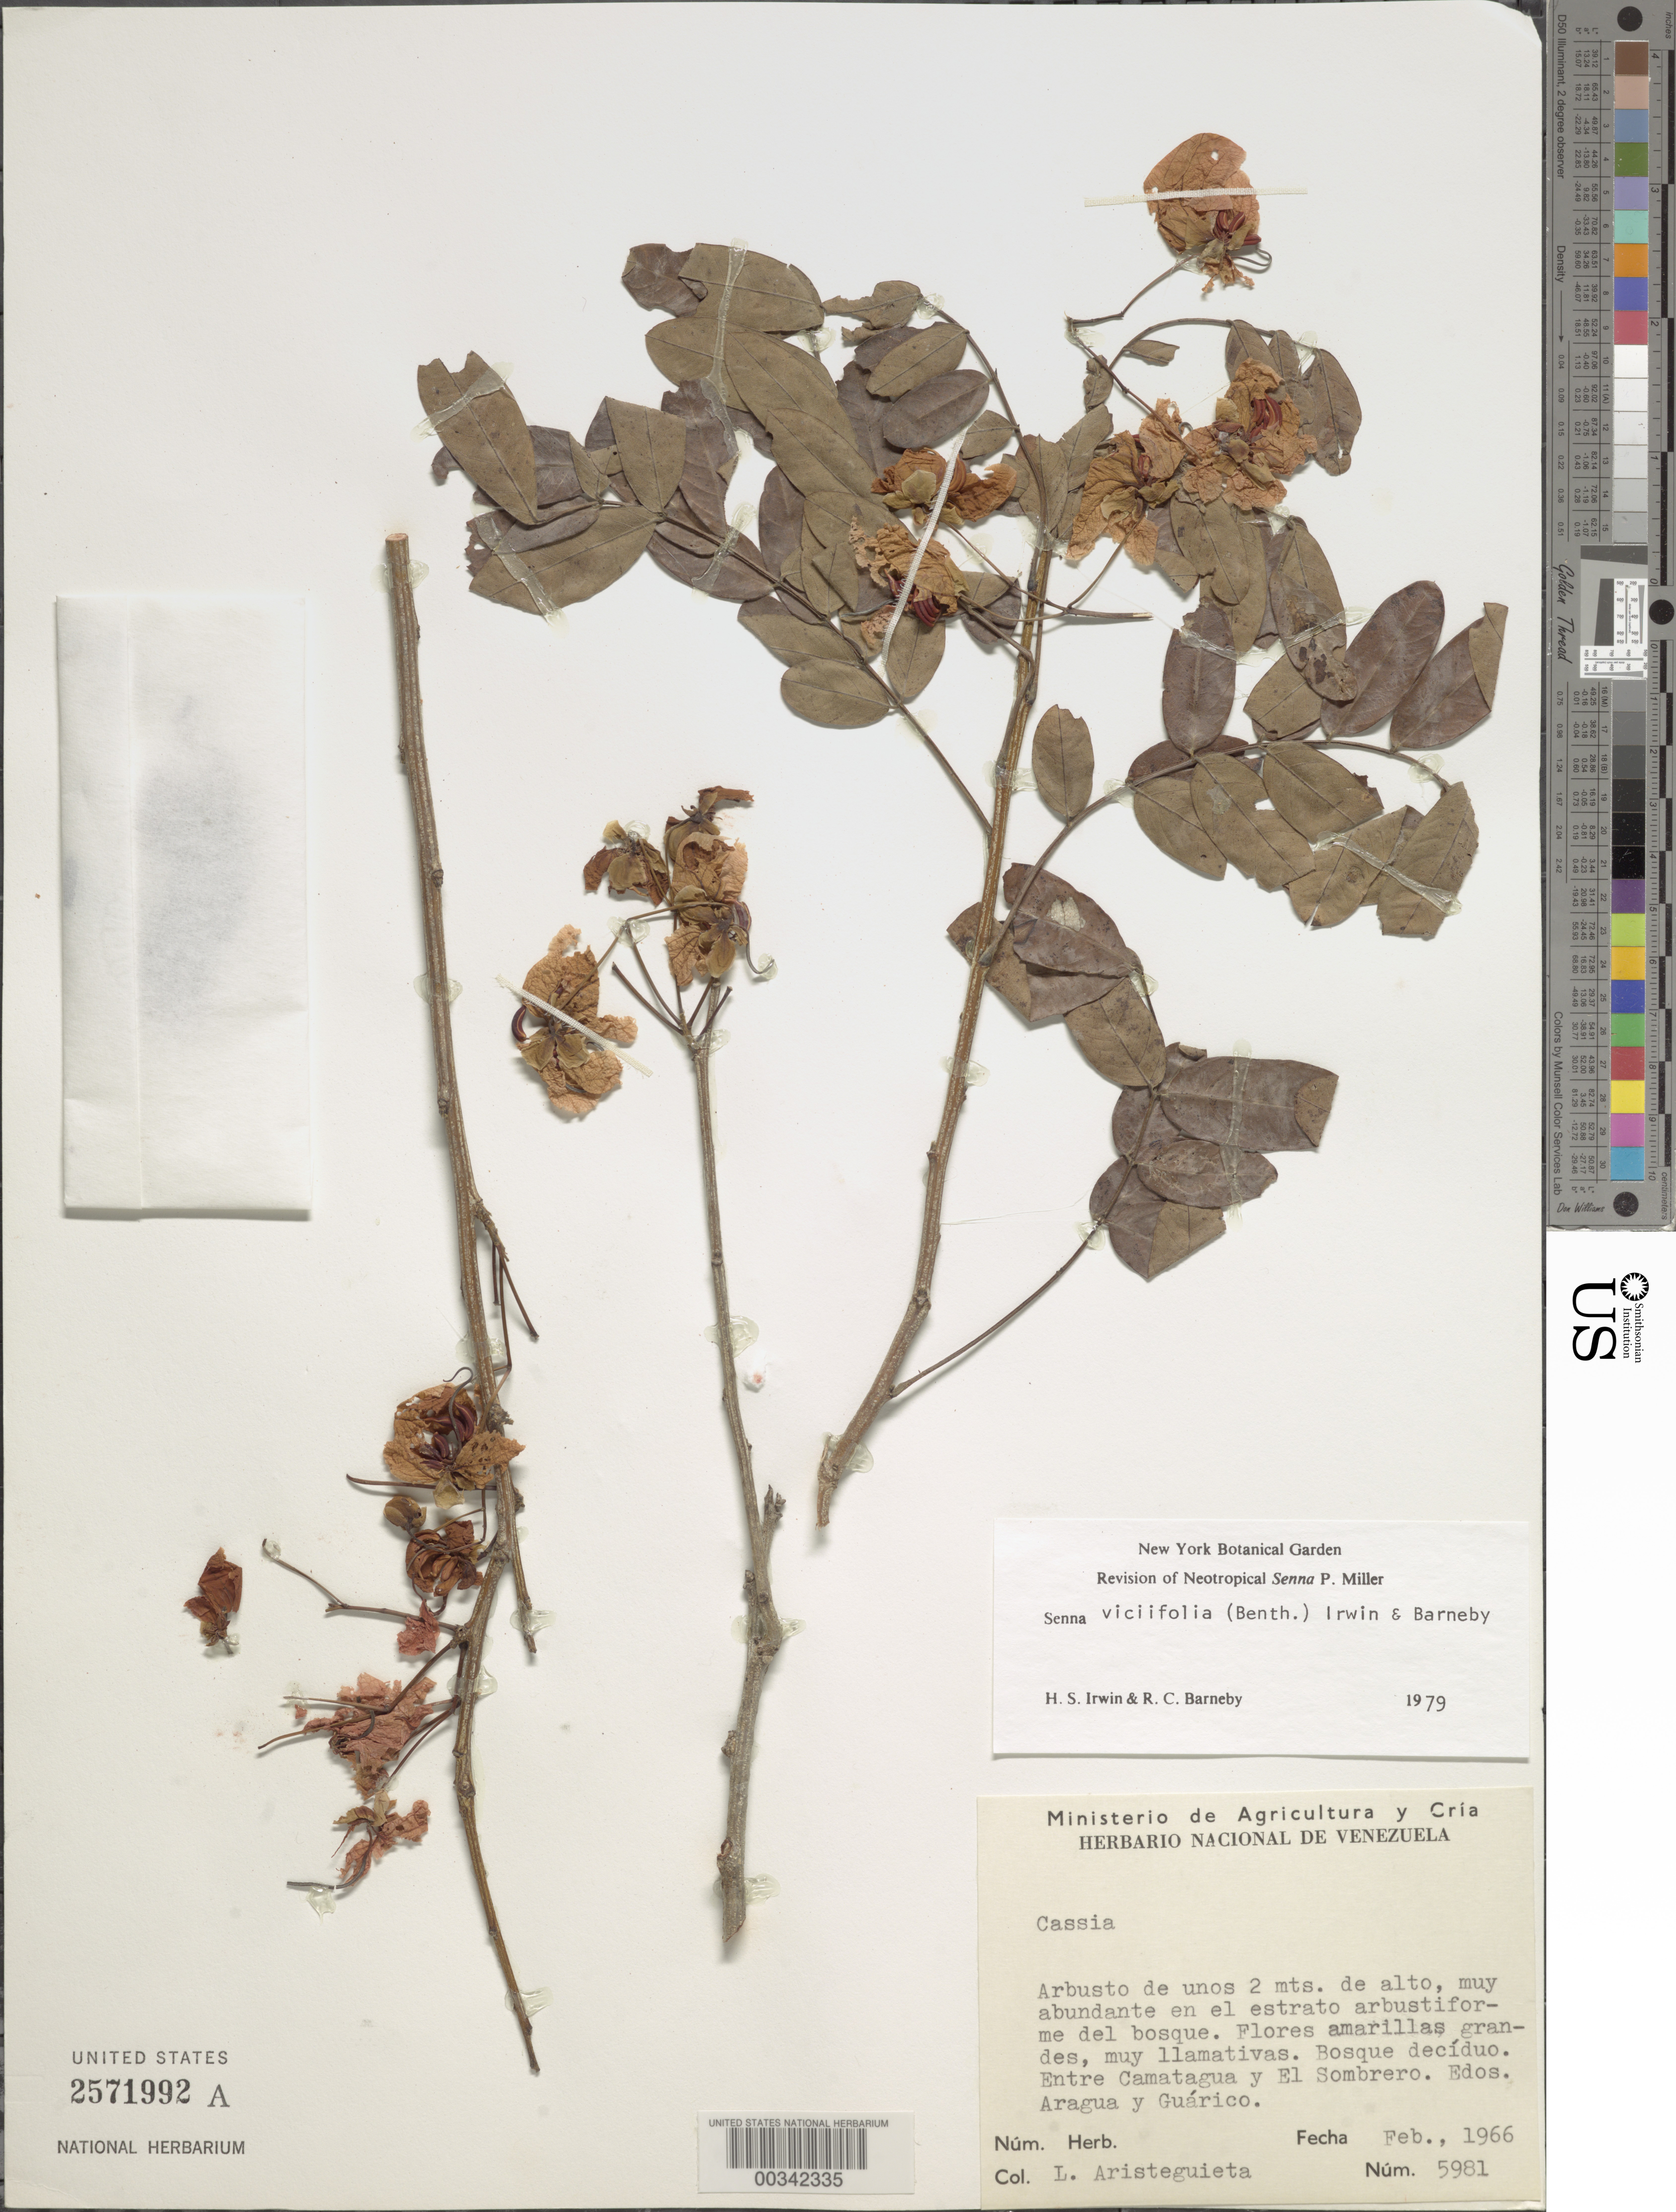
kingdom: Plantae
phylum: Tracheophyta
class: Magnoliopsida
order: Fabales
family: Fabaceae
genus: Senna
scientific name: Senna viciifolia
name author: (Benth.) H.S. Irwin & Barneby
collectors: L. Aristeguieta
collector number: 5981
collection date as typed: Feb 1966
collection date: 1966-02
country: Venezuela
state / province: Aragua / Guárico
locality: Entre Camatagua y El Sombrero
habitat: En el estrato arbustiforme del bosque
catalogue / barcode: US 2571992A